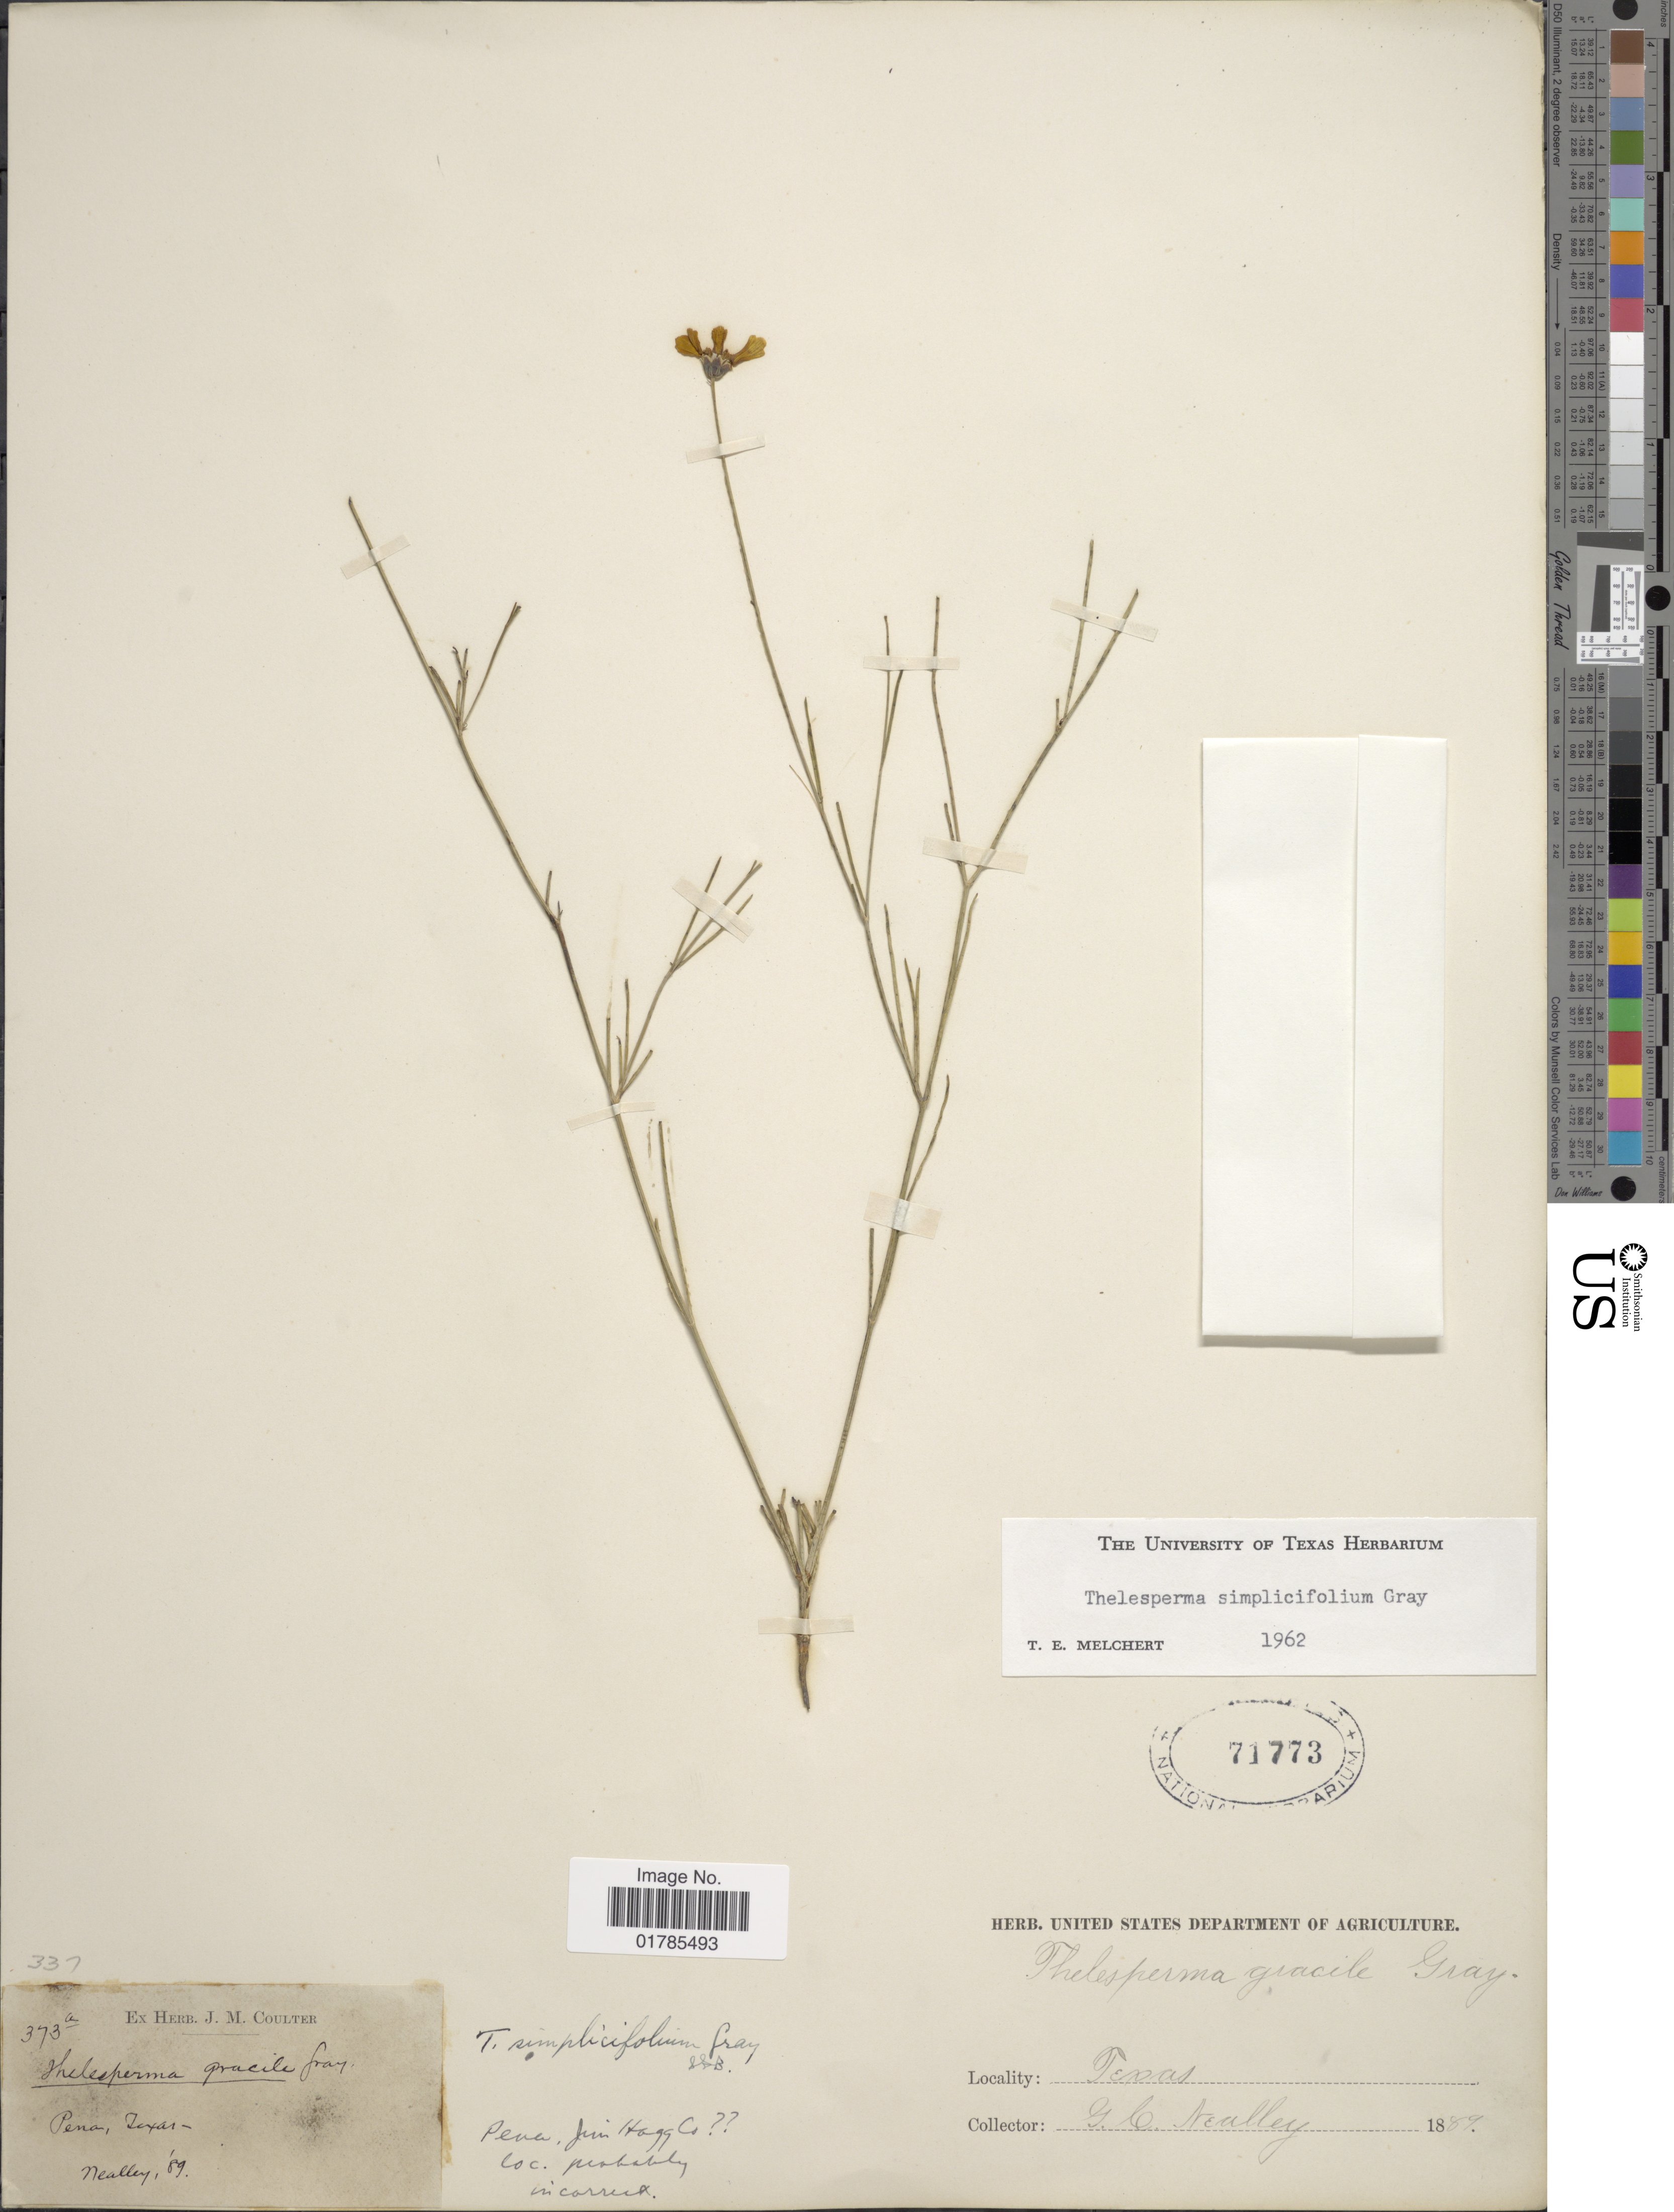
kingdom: Plantae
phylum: Tracheophyta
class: Magnoliopsida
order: Asterales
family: Asteraceae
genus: Thelesperma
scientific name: Thelesperma simplicifolium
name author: A. Gray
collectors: G. C. Nealley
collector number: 373a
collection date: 1889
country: United States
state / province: Texas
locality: Pena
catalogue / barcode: US 71773